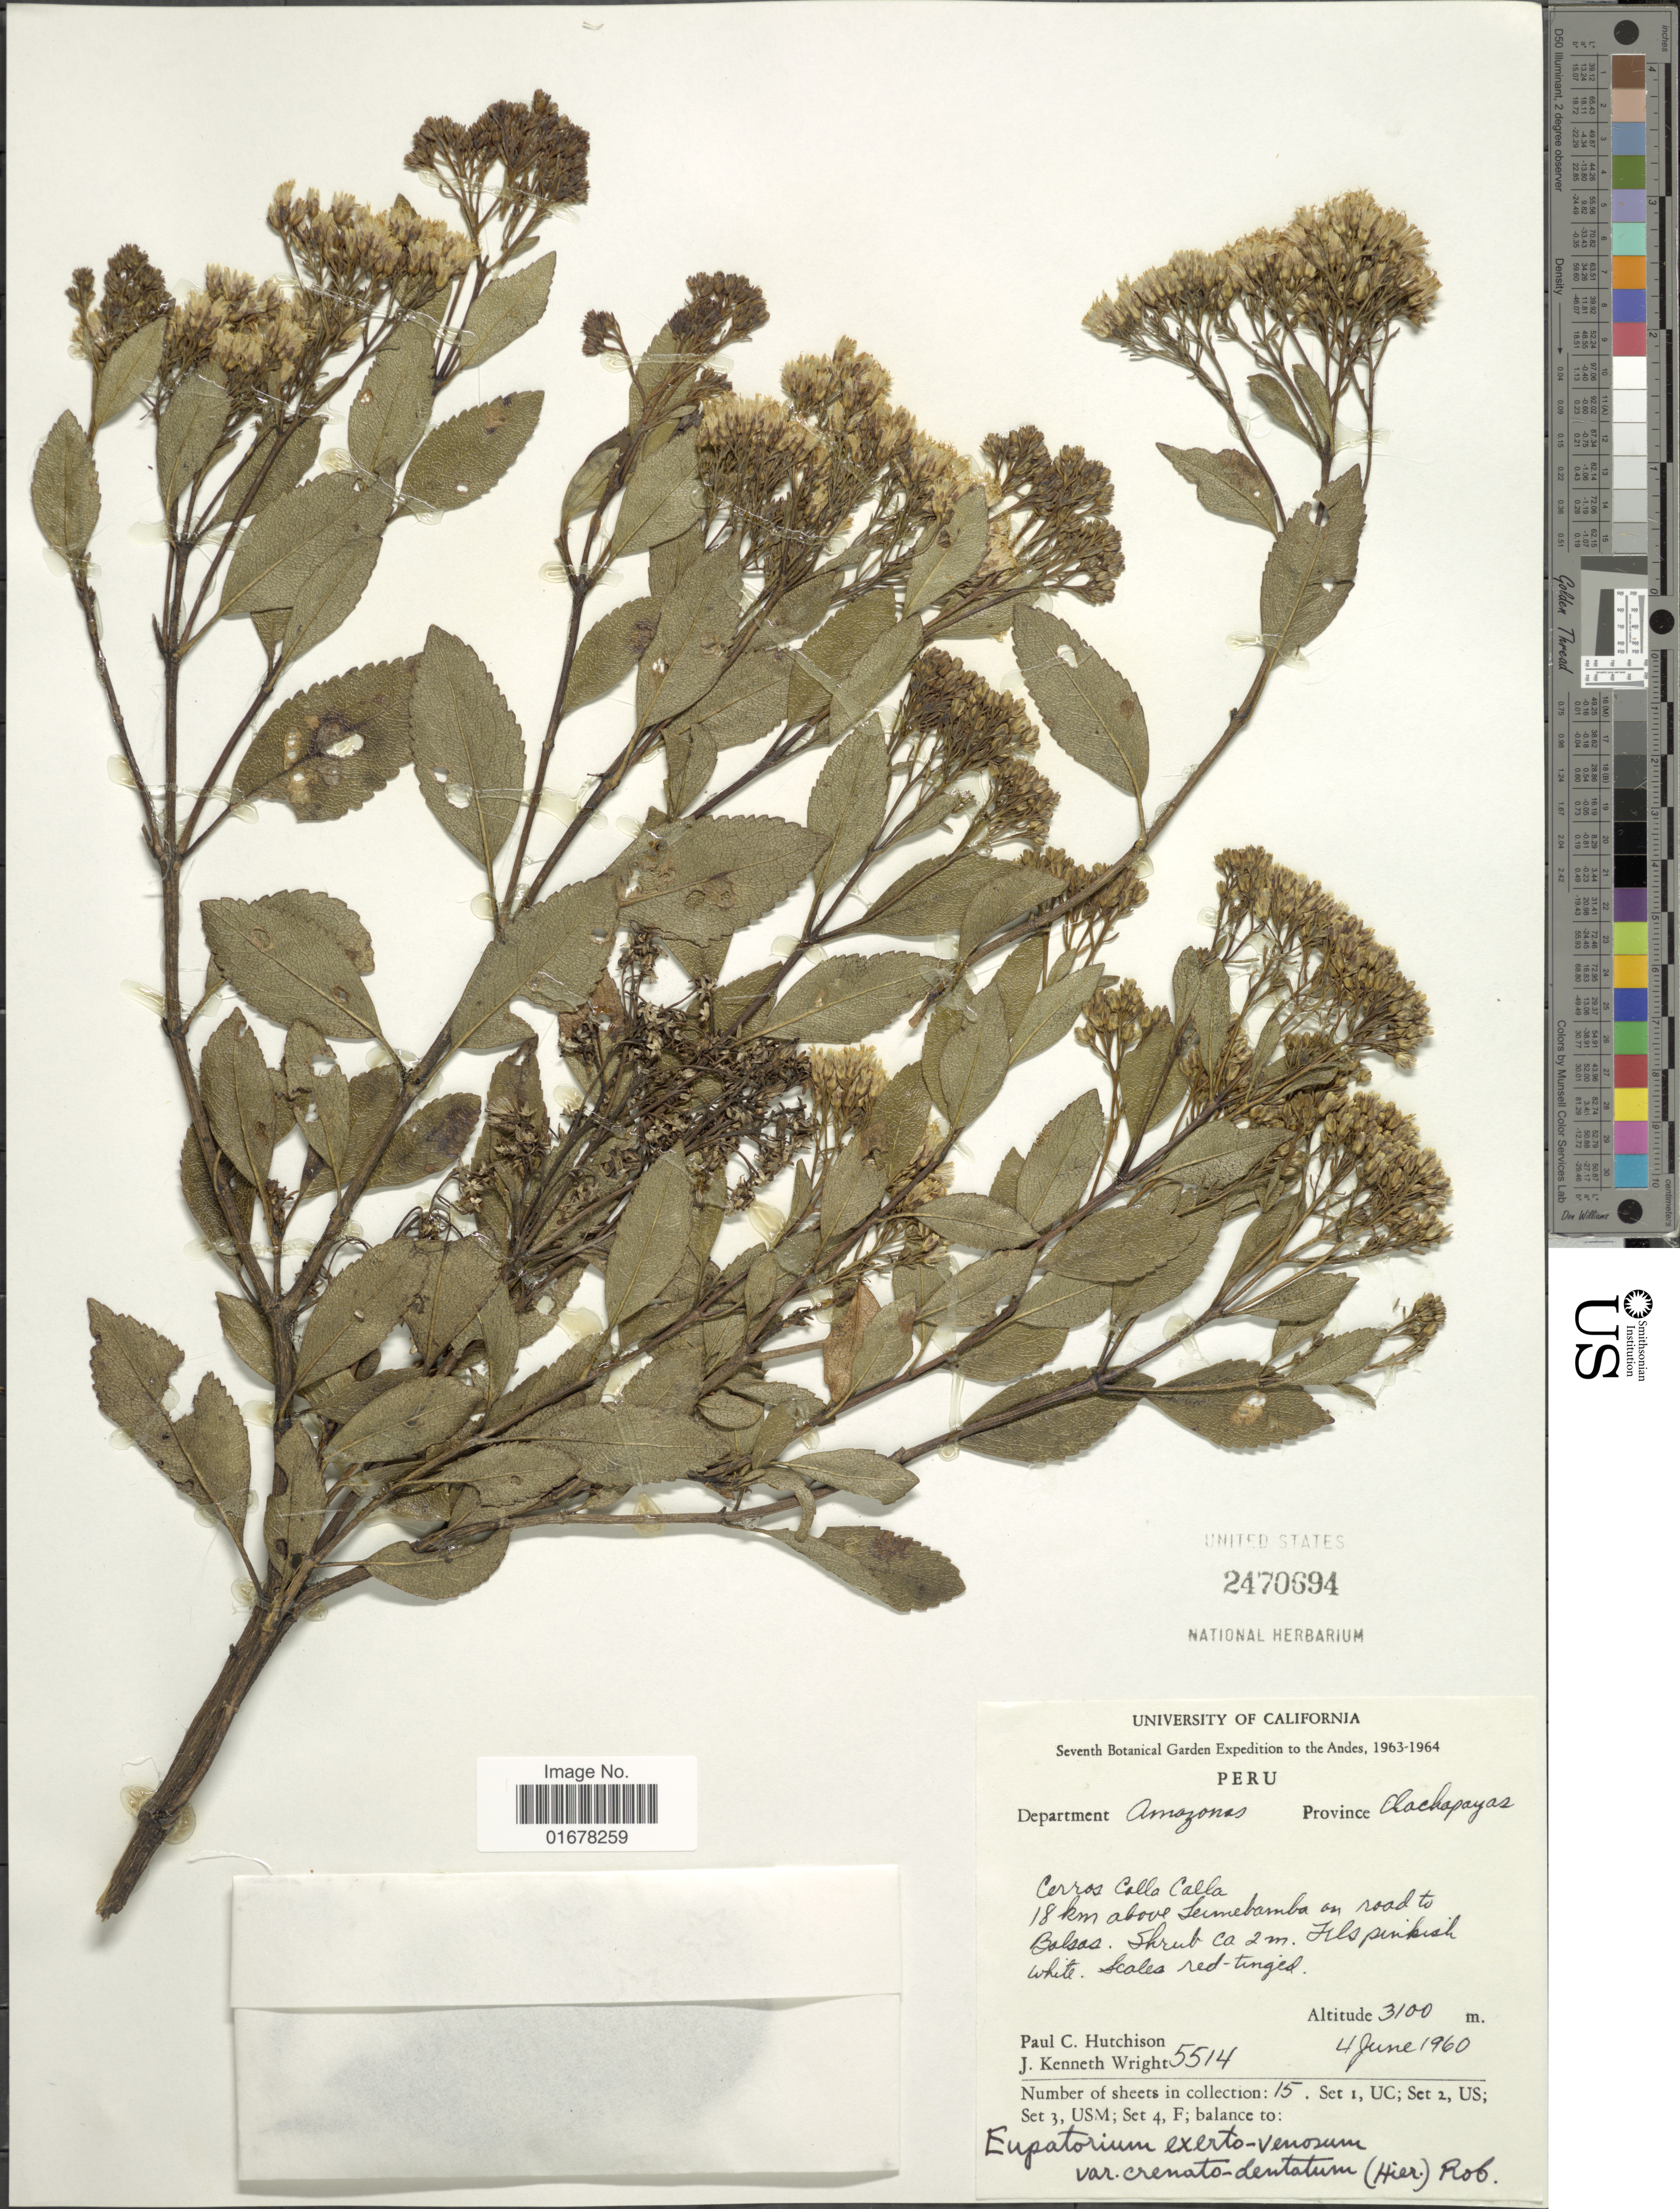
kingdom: Plantae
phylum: Tracheophyta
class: Magnoliopsida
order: Asterales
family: Asteraceae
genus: Ageratina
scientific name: Ageratina exserto-venosa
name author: (Klatt) R.M. King & H. Rob.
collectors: P. C. Hutchison & J. K. Wright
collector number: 5514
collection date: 1960-06-04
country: Peru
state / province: Amazonas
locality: Department Amazons, Province Chachapoyas, Cerros Calla Calla, 18 above Leimebamba on road to Balsas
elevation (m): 3100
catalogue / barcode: US 2470694